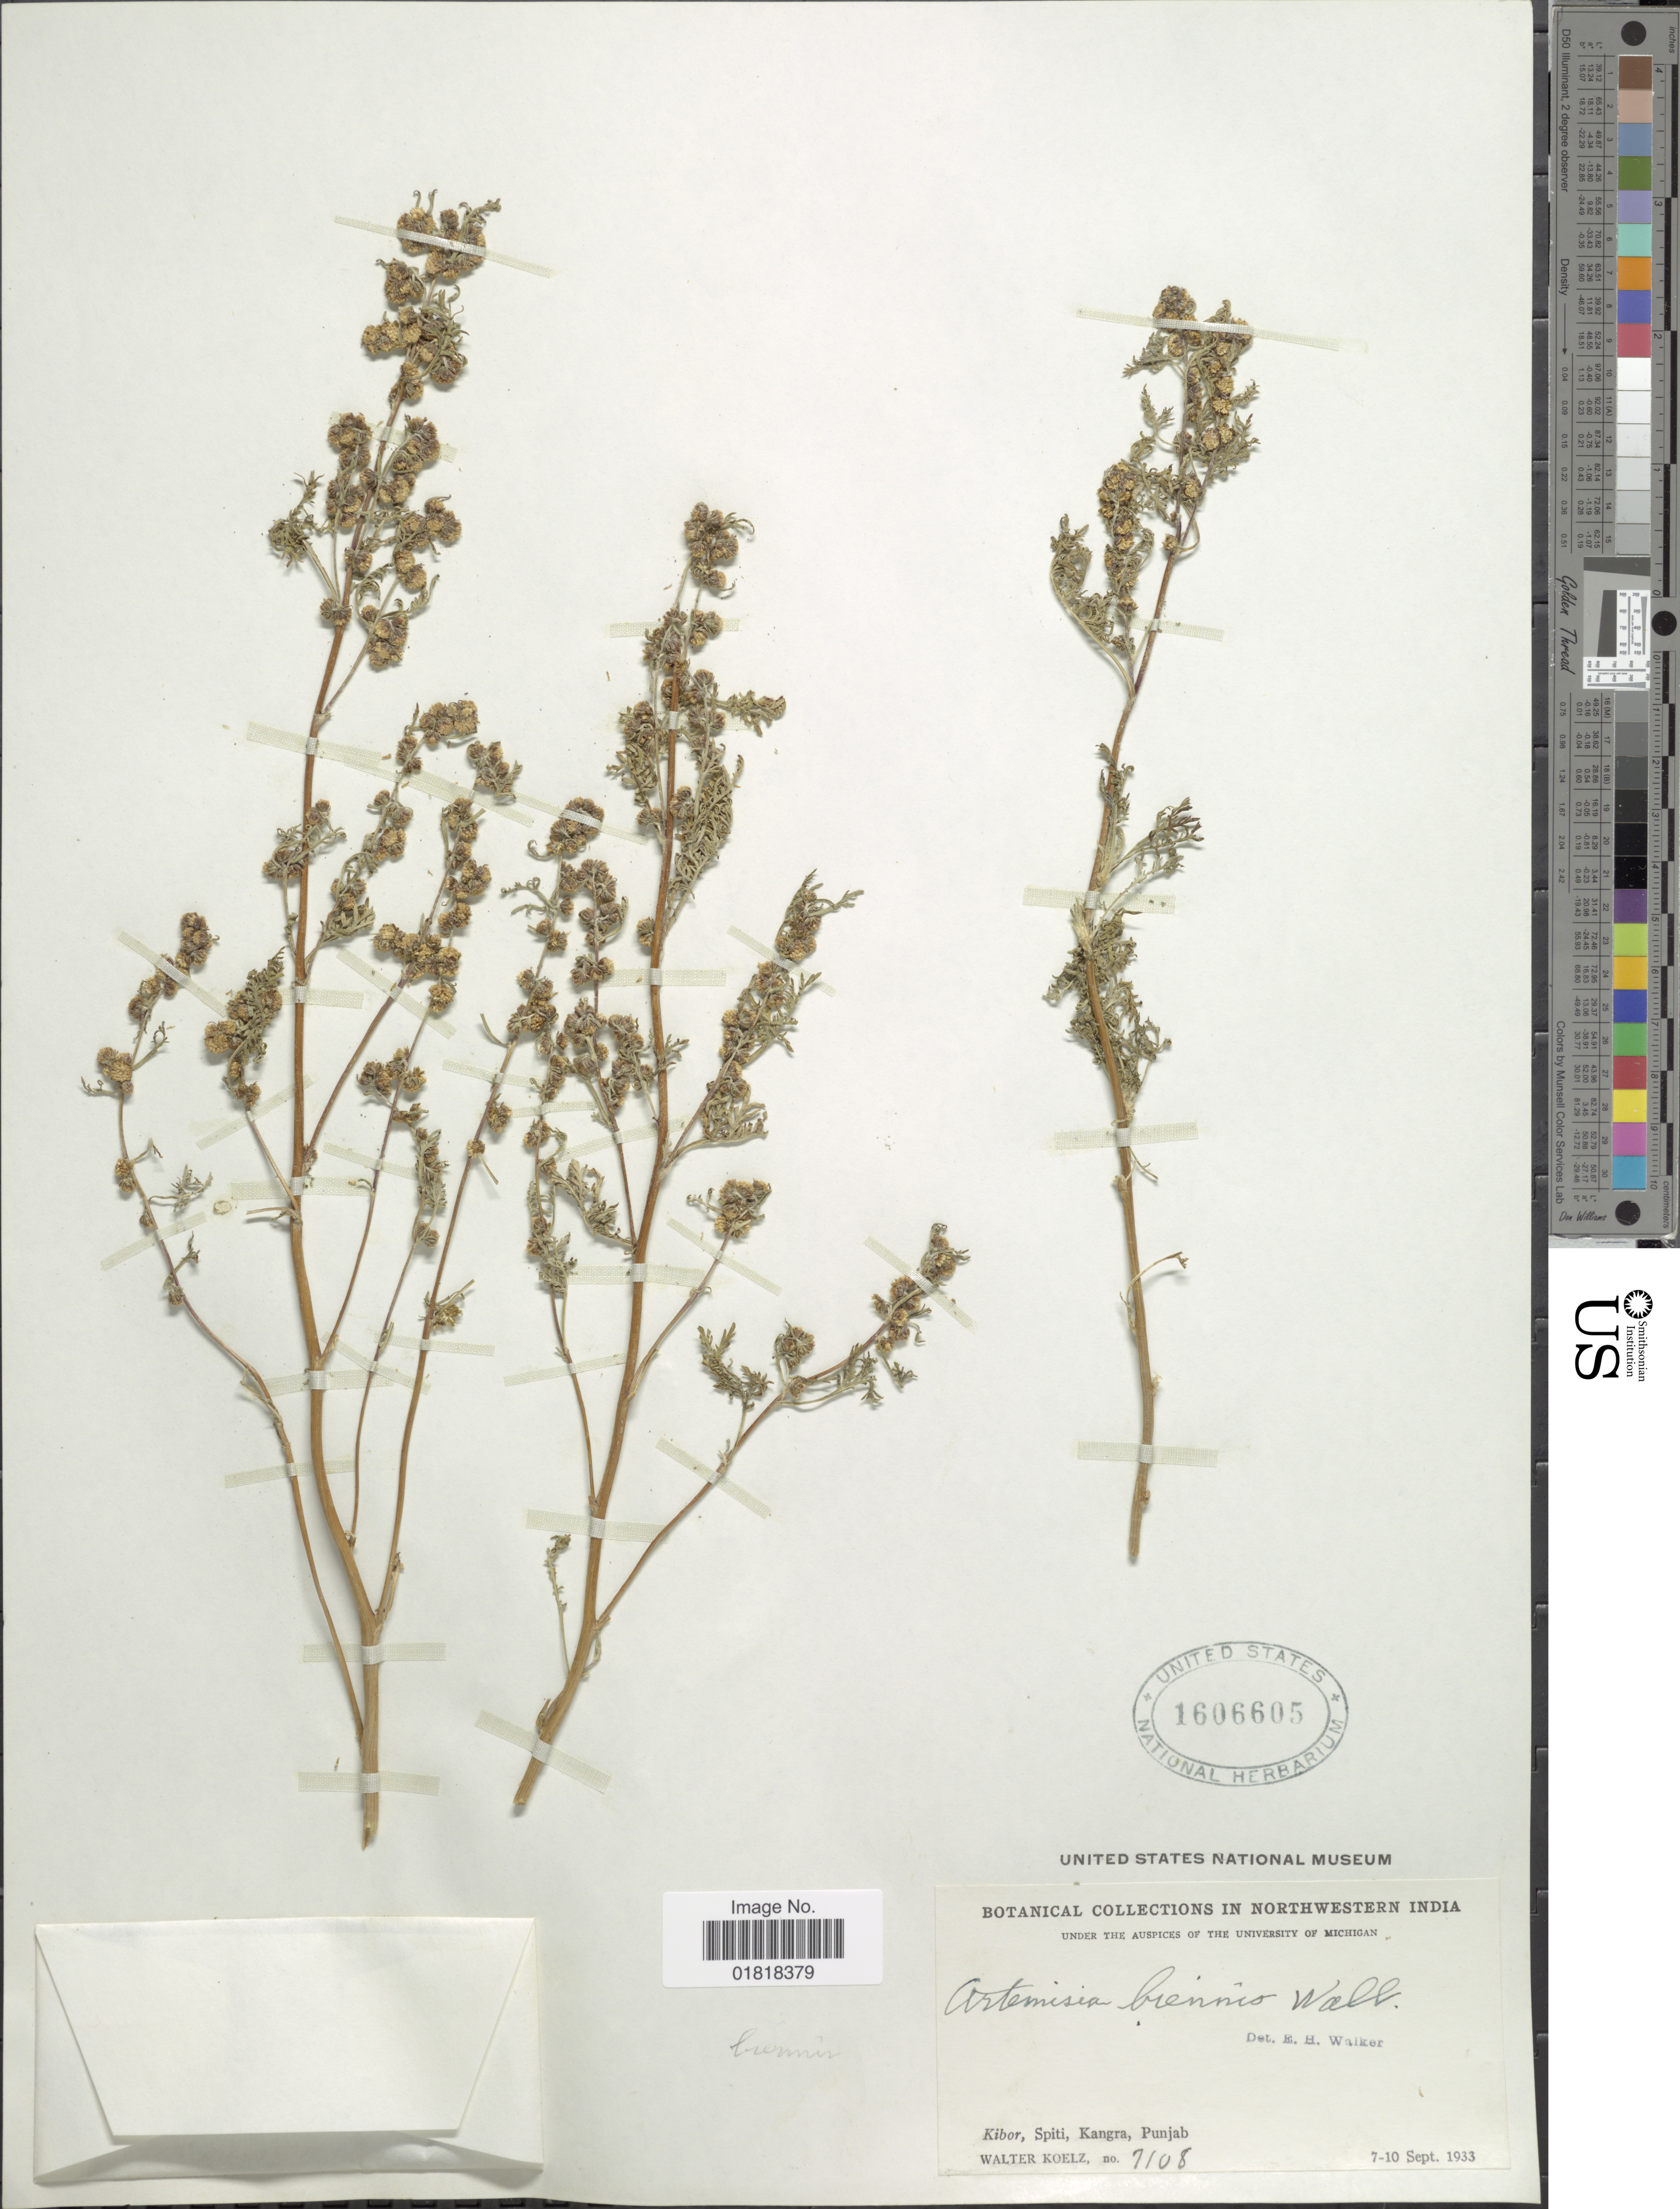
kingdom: Plantae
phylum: Tracheophyta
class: Magnoliopsida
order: Asterales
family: Asteraceae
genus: Artemisia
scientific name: Artemisia biennis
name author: Willd.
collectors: W. N. Koelz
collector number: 7108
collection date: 1933-09-07/1933-09-10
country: India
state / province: Himachal Pradesh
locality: Northwestern India, Kibor, Spiti, Kangra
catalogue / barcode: US 1606605